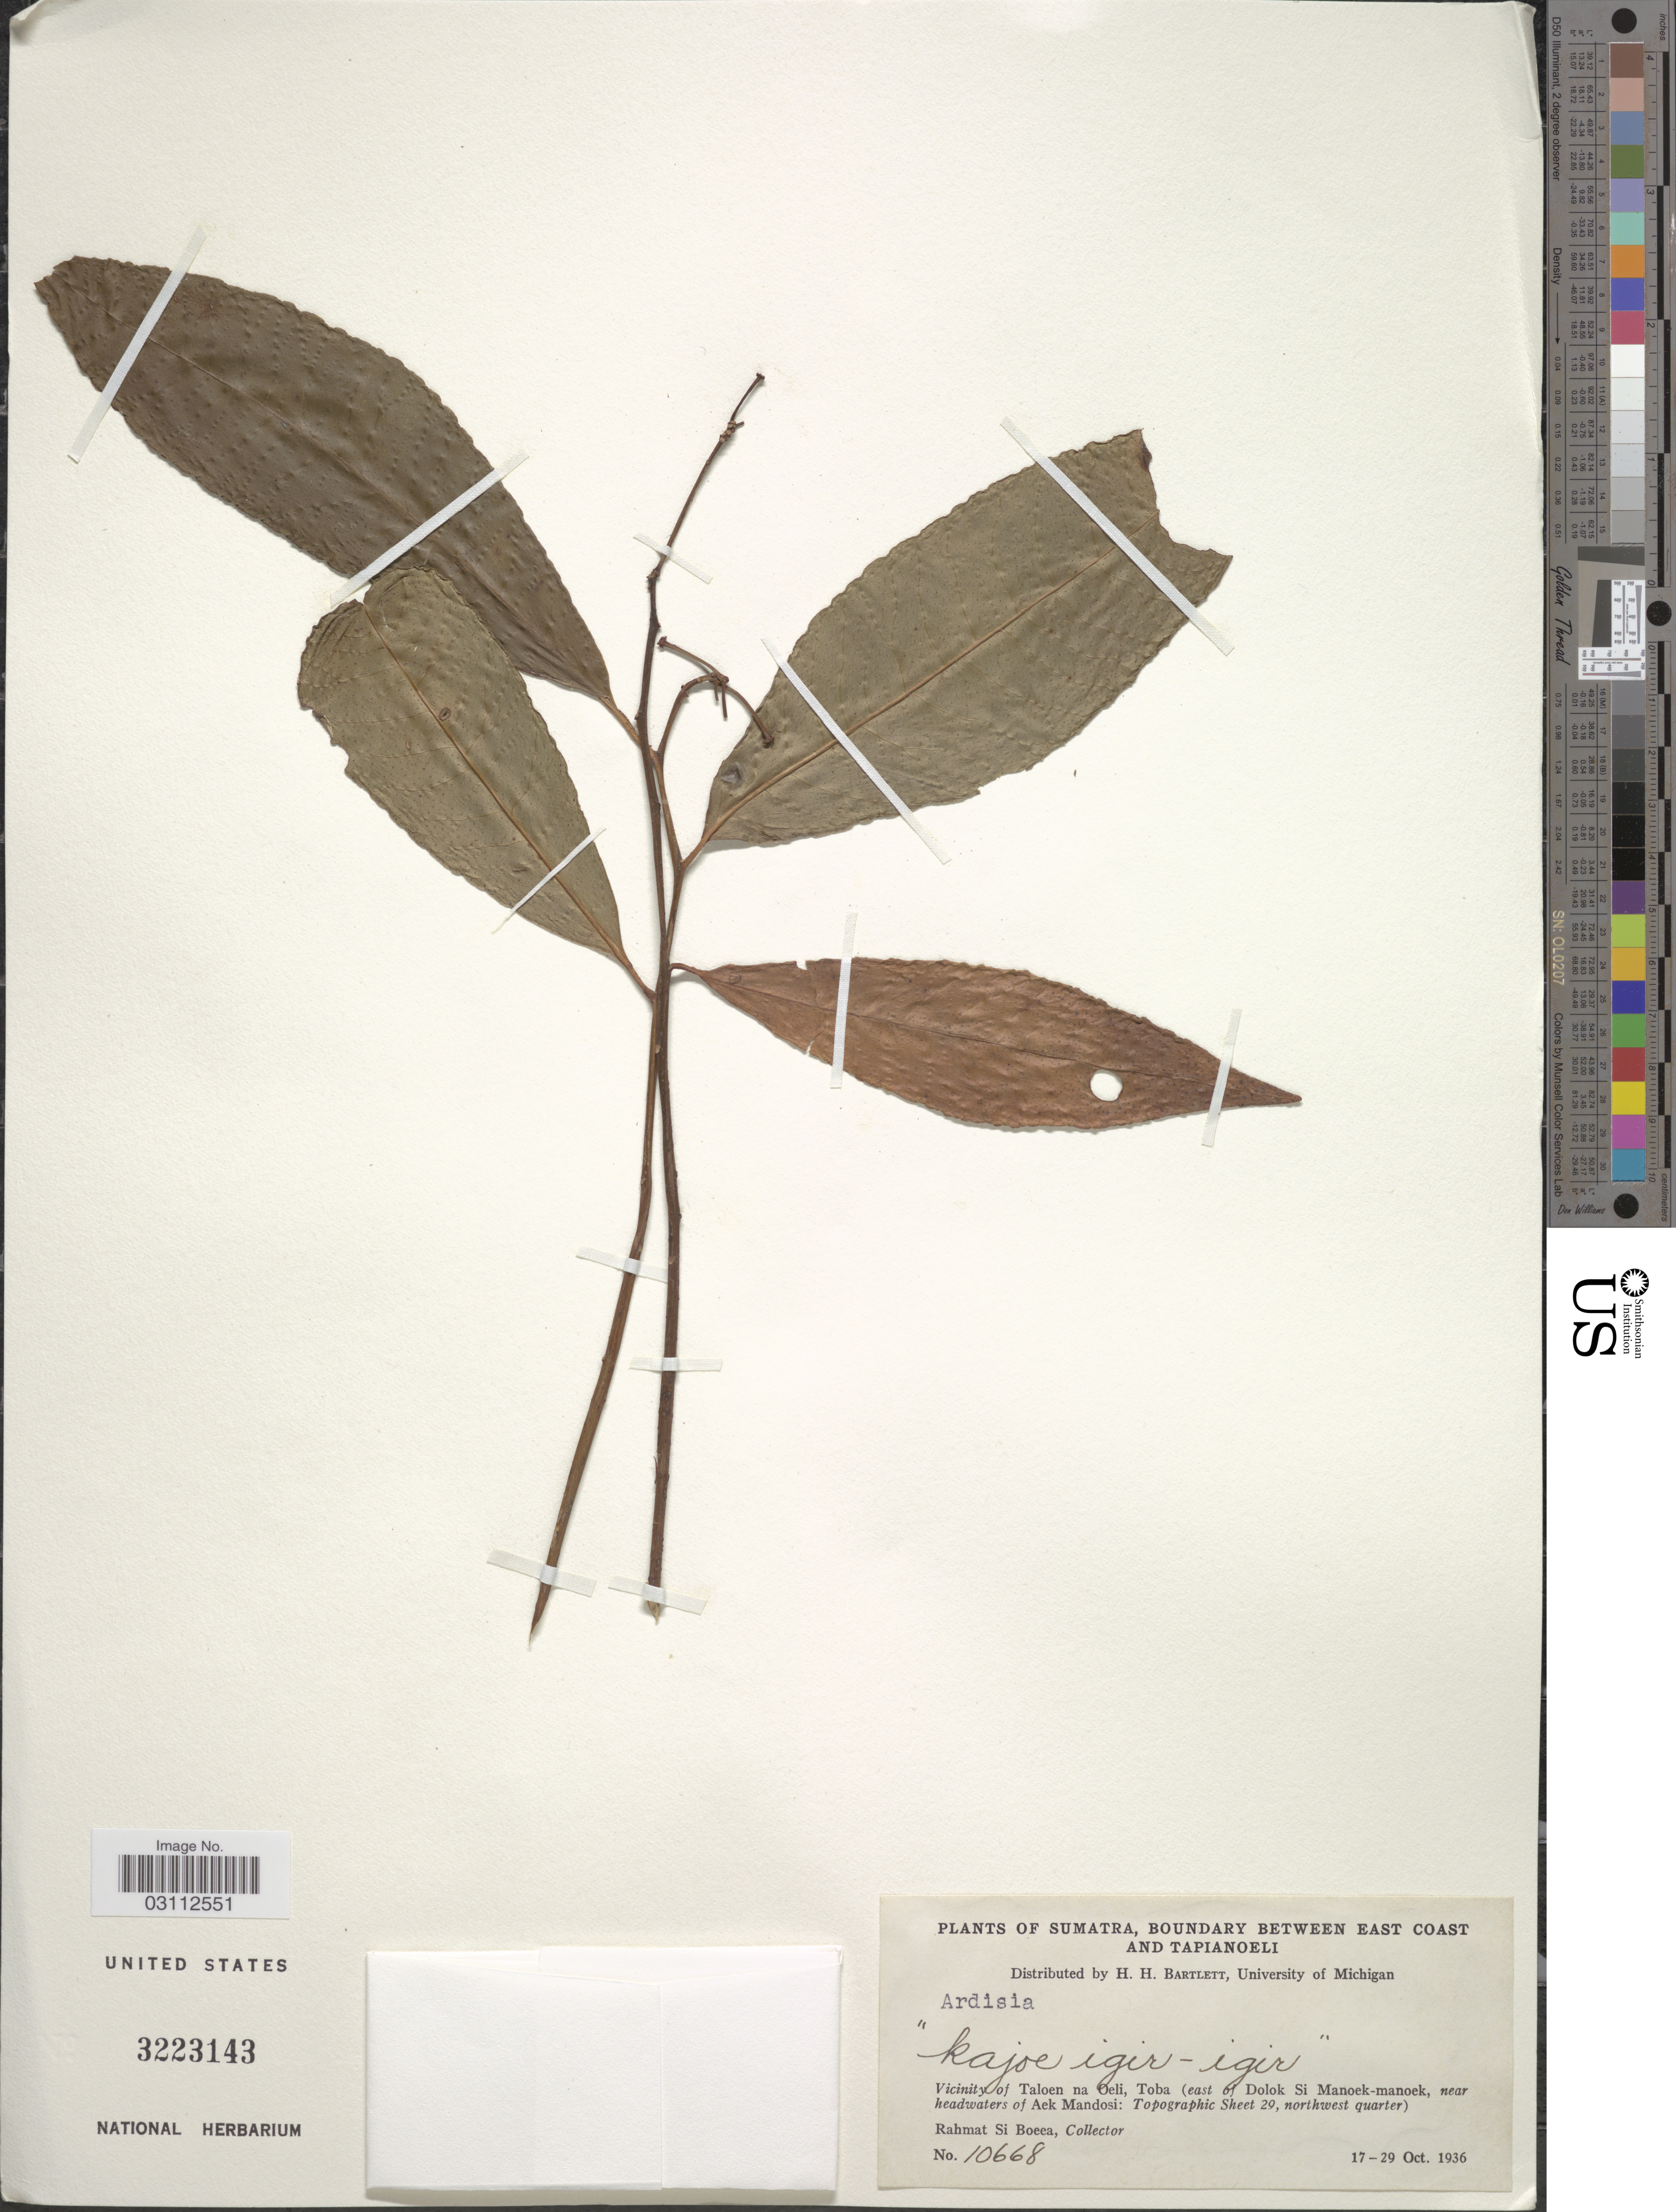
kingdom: Plantae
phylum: Tracheophyta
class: Magnoliopsida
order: Ericales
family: Primulaceae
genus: Ardisia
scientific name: Ardisia sp.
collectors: Rahmat Si Boeea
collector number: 10668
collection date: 1936-10-17/1936-10-29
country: Indonesia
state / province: Sumatra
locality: Boundary between East Coast and Tapianoeli. Vicinity of Taloen na Oeli, Toba (east of Dolok Si Manoek-manoek, near headwaters of Aek Mandosi: Topographic Sheet 29, northwest quarter).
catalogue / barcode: US 3223143